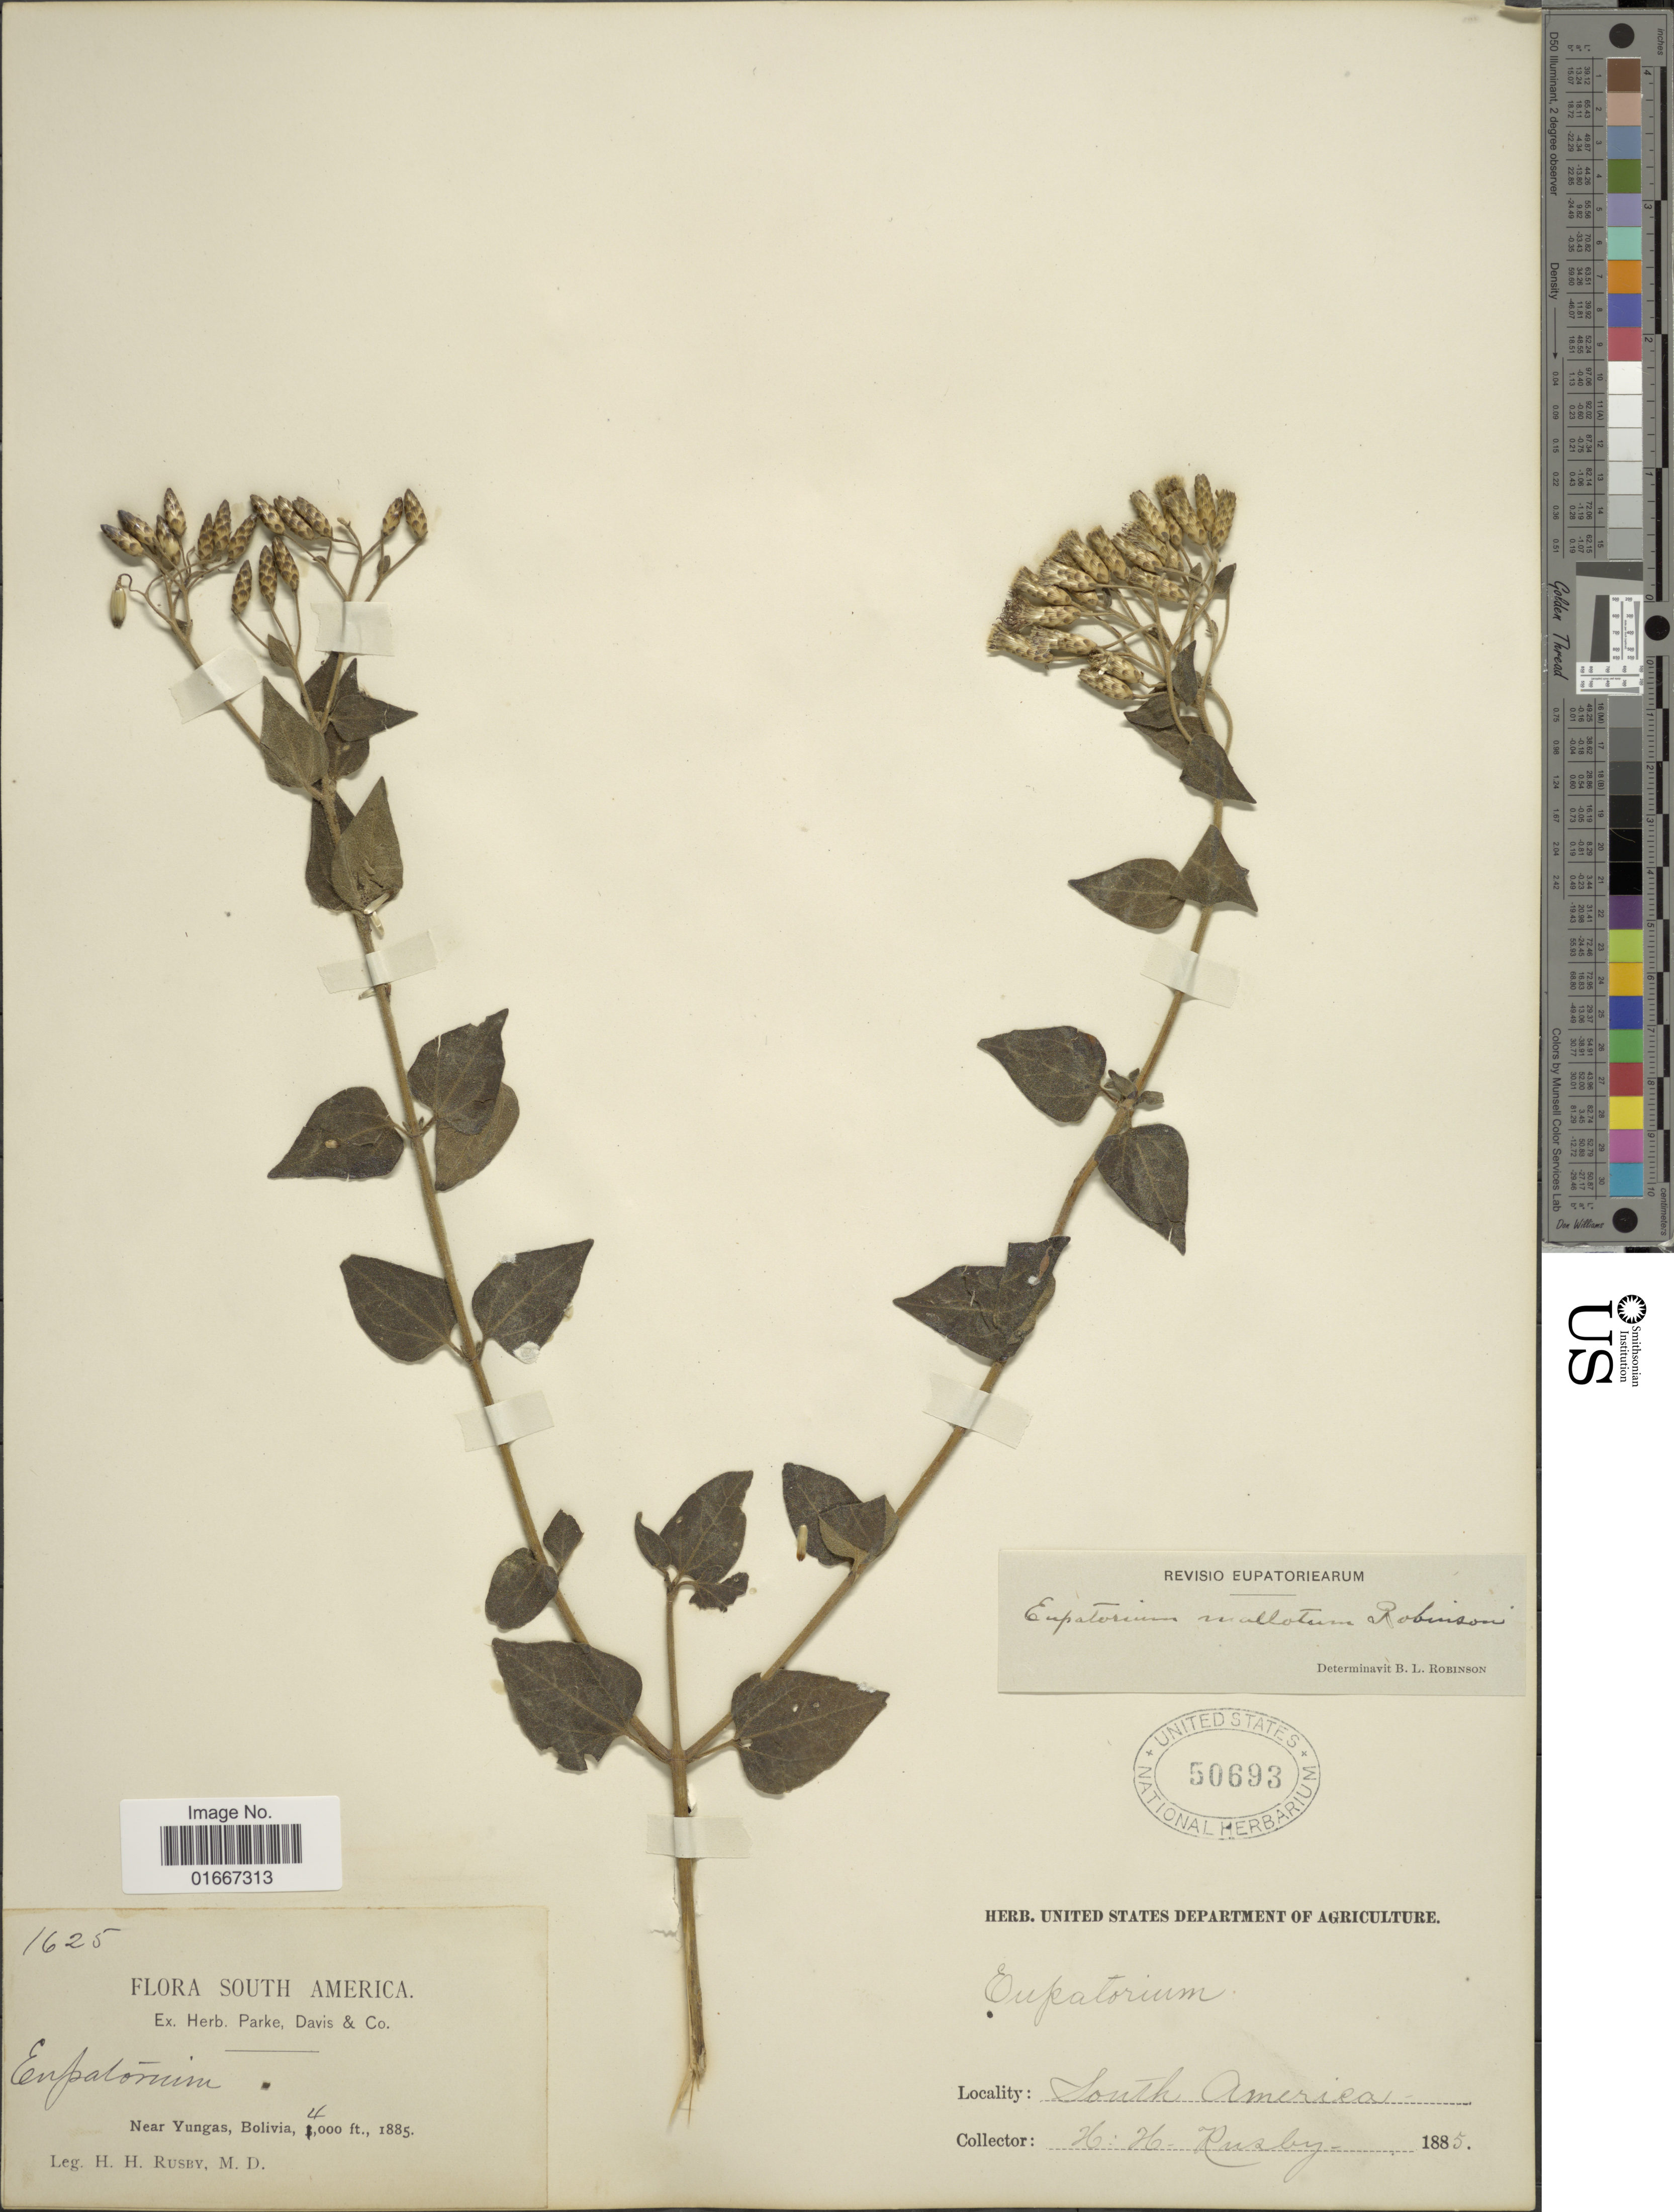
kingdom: Plantae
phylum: Tracheophyta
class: Magnoliopsida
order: Asterales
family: Asteraceae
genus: Chromolaena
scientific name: Chromolaena mallota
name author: (B.L. Rob.) R.M. King & H. Rob.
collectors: H. H. Rusby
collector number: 1625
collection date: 1885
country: Bolivia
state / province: La Paz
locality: Yungas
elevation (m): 1219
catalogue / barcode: US 50693